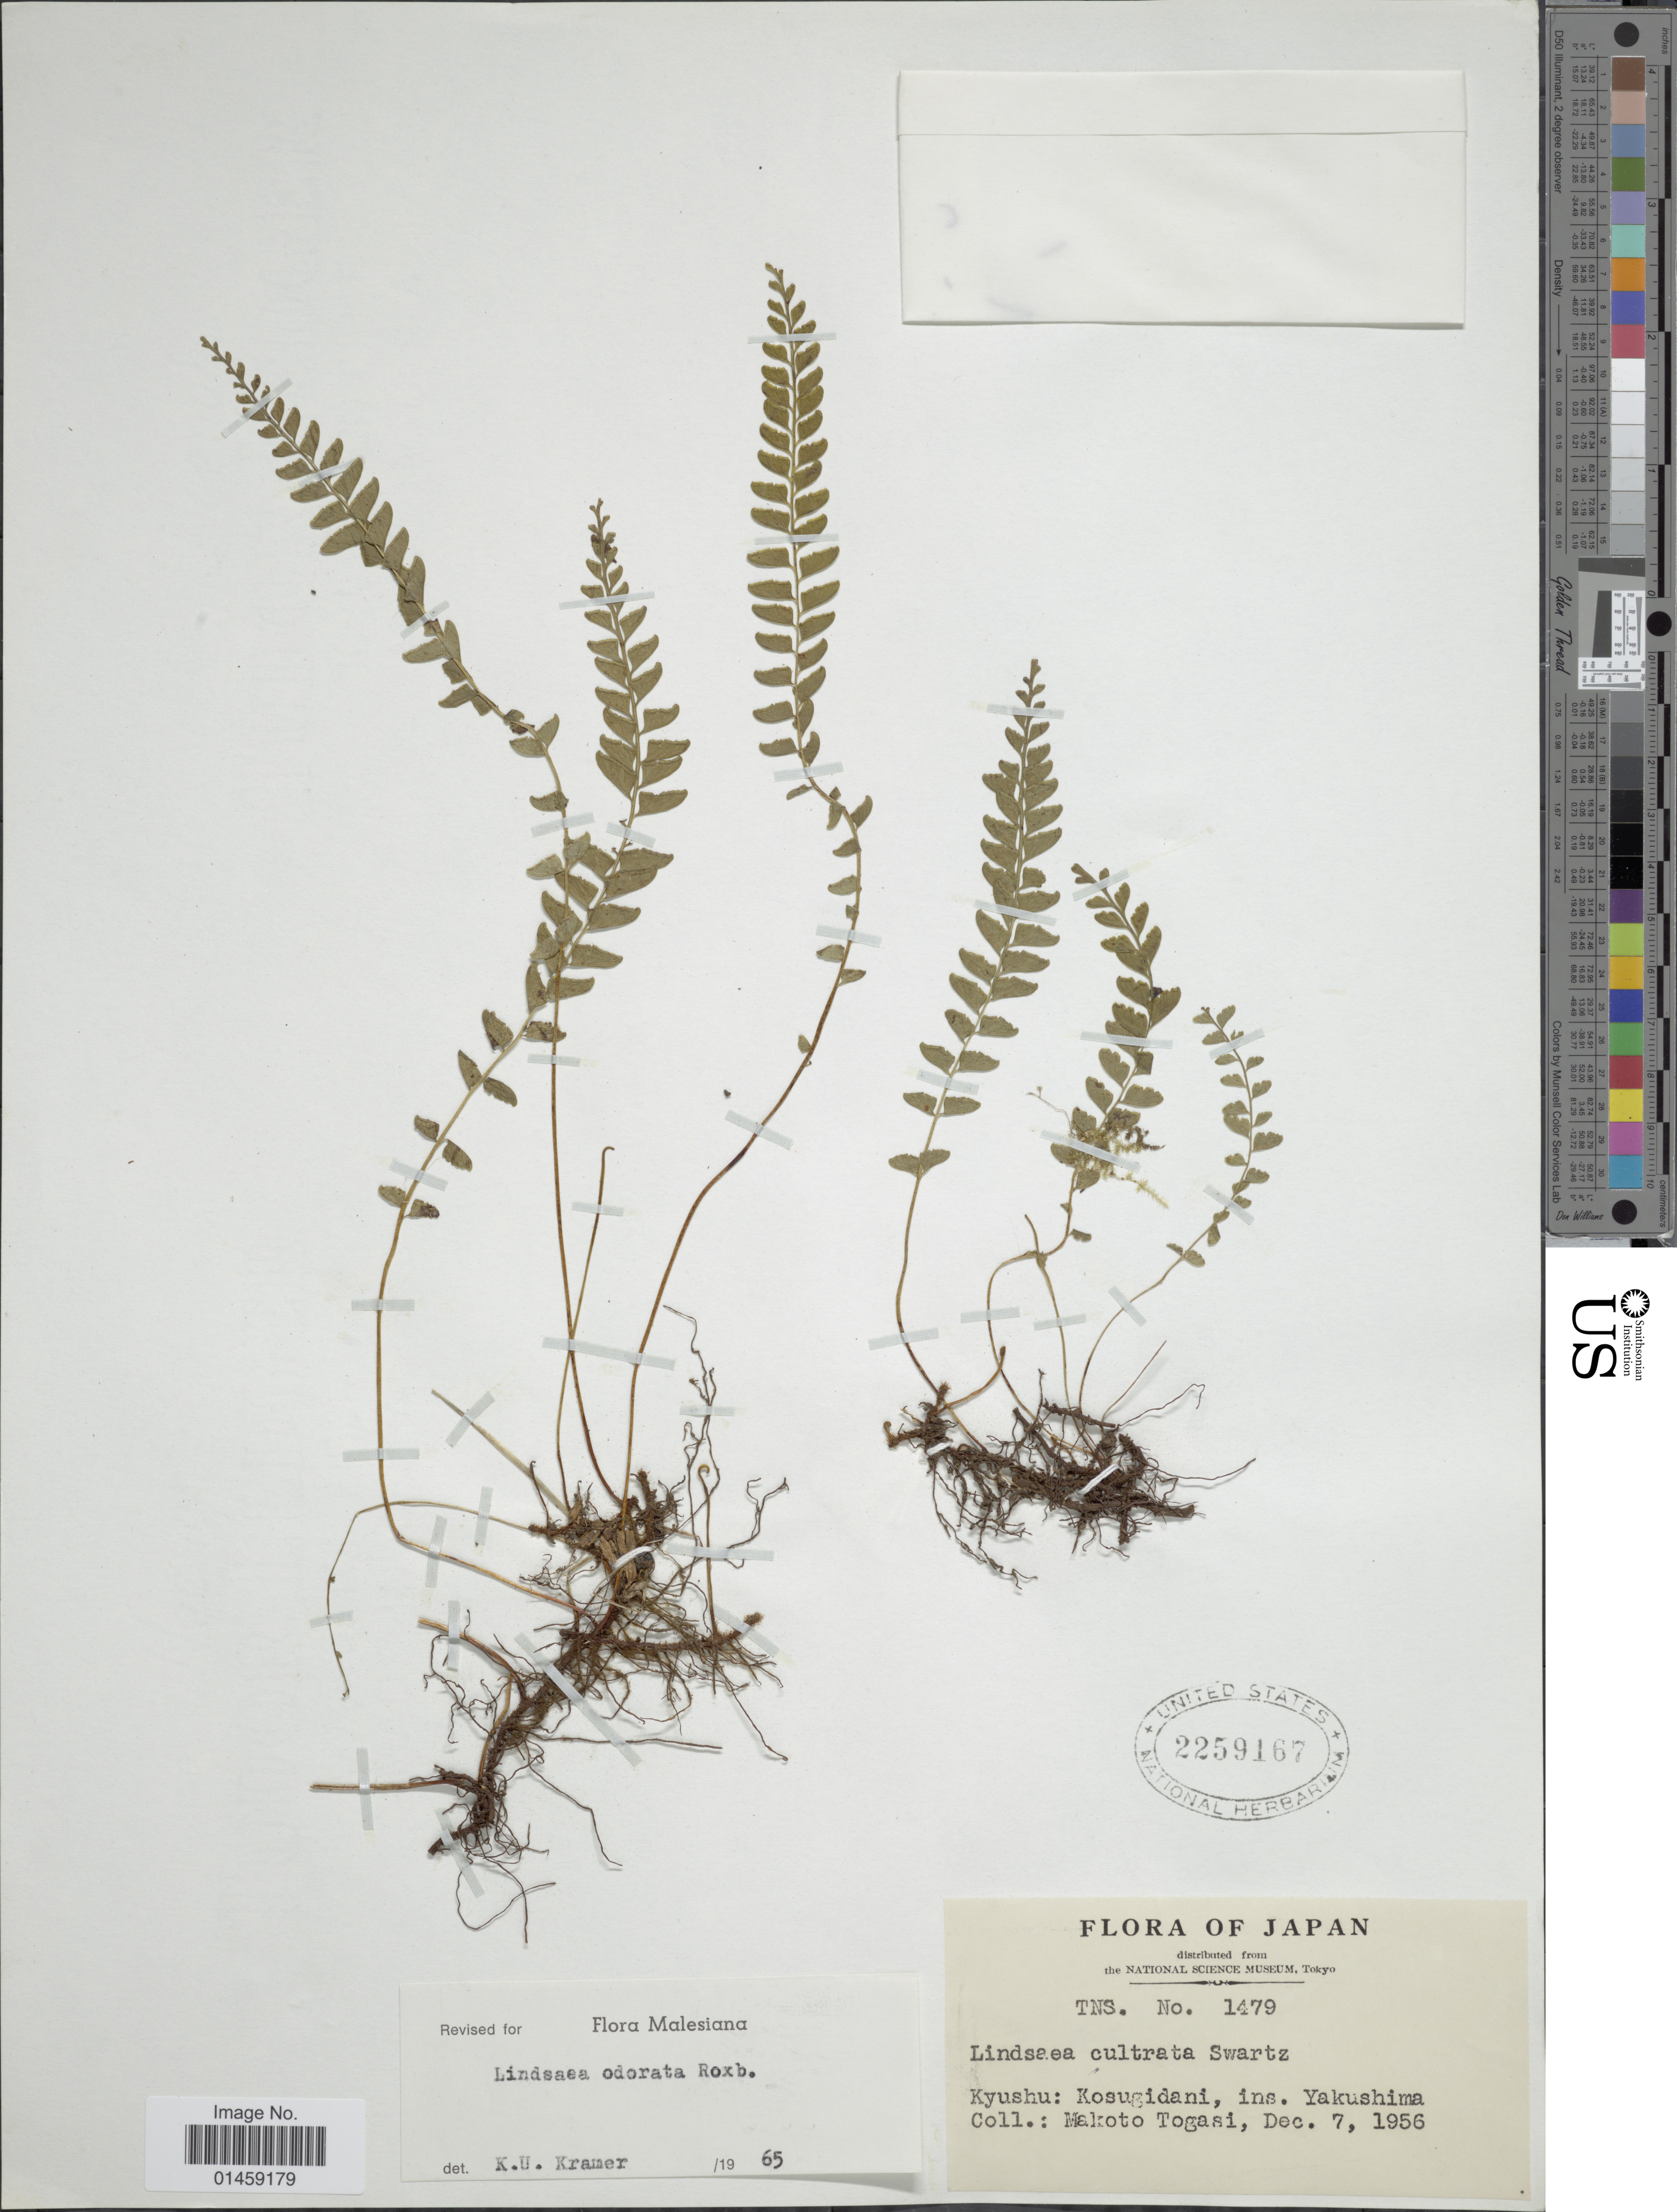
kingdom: Plantae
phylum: Tracheophyta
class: Polypodiopsida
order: Polypodiales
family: Lindsaeaceae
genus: Lindsaea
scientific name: Lindsaea odorata var. odorata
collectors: M. Togasi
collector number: TNS1479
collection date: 1956-12-07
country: Japan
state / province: Kagosima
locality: Kyushu: Kosugidani, ins. Yakushima.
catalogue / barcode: US 2259167